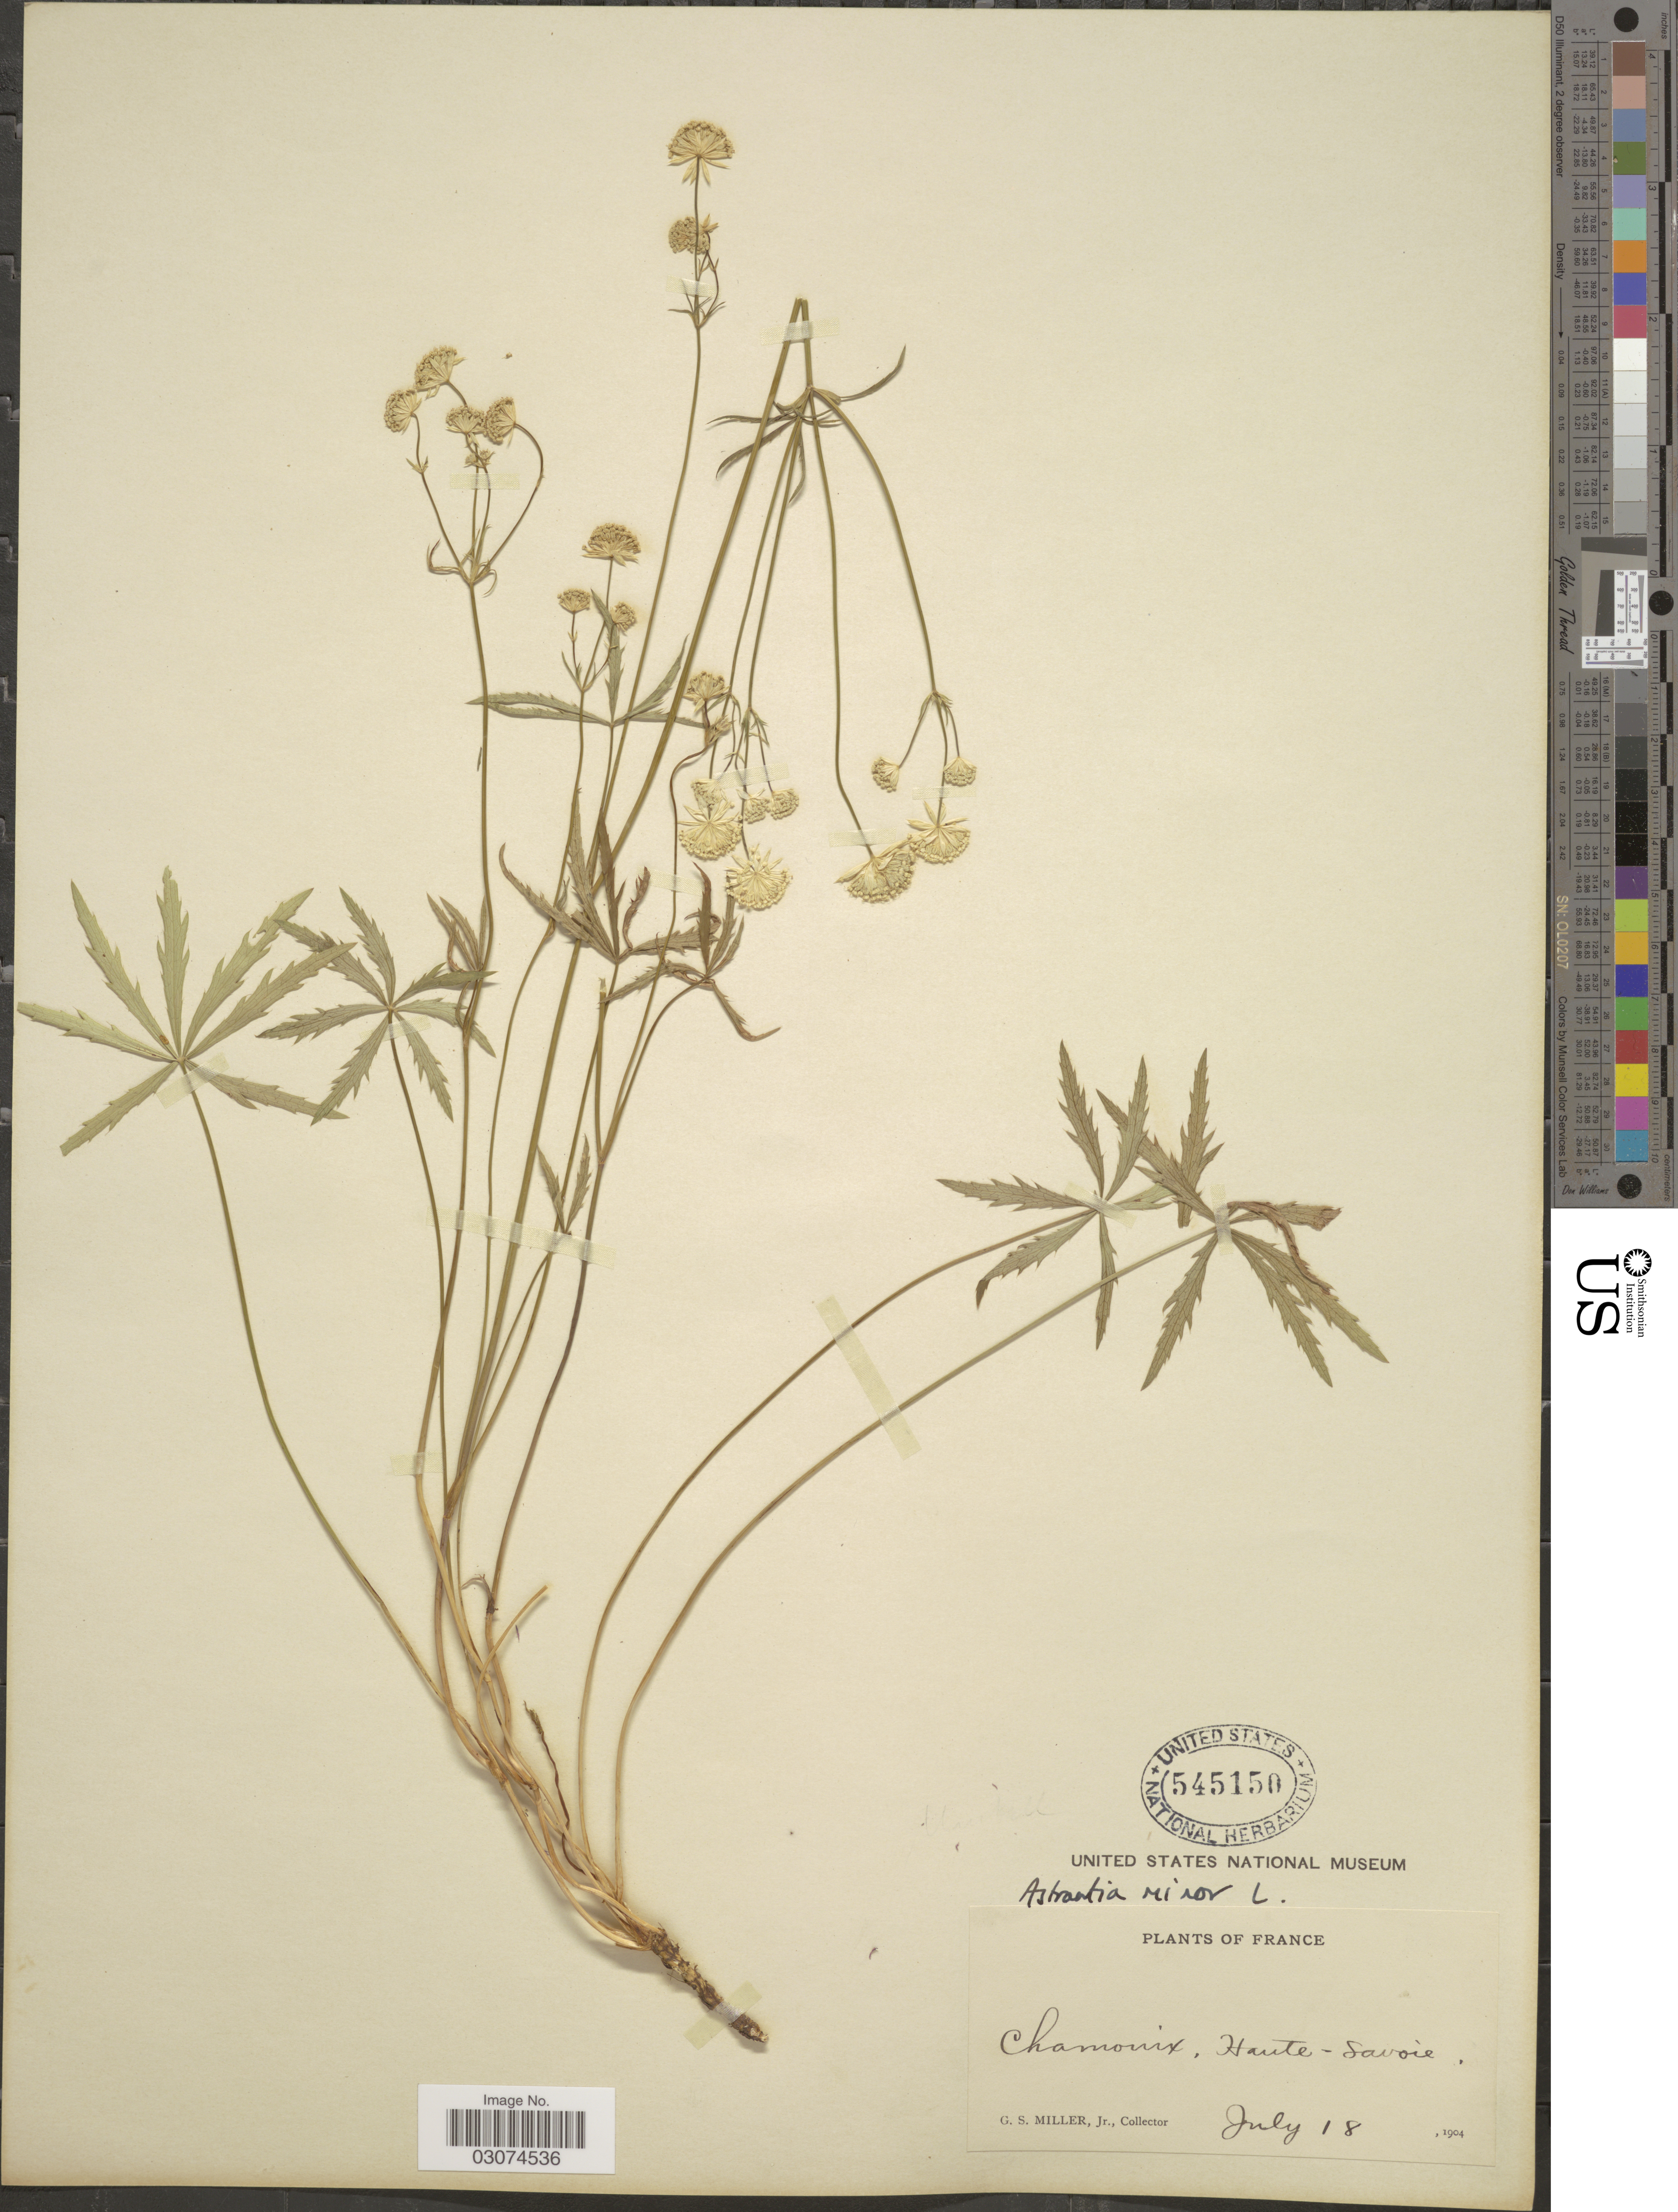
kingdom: Plantae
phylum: Tracheophyta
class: Magnoliopsida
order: Apiales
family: Apiaceae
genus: Astrantia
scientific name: Astrantia minor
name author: L.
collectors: G. S. Miller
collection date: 1904-07-18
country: France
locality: Chamonix, Haute - Savoie.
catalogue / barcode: US 545150